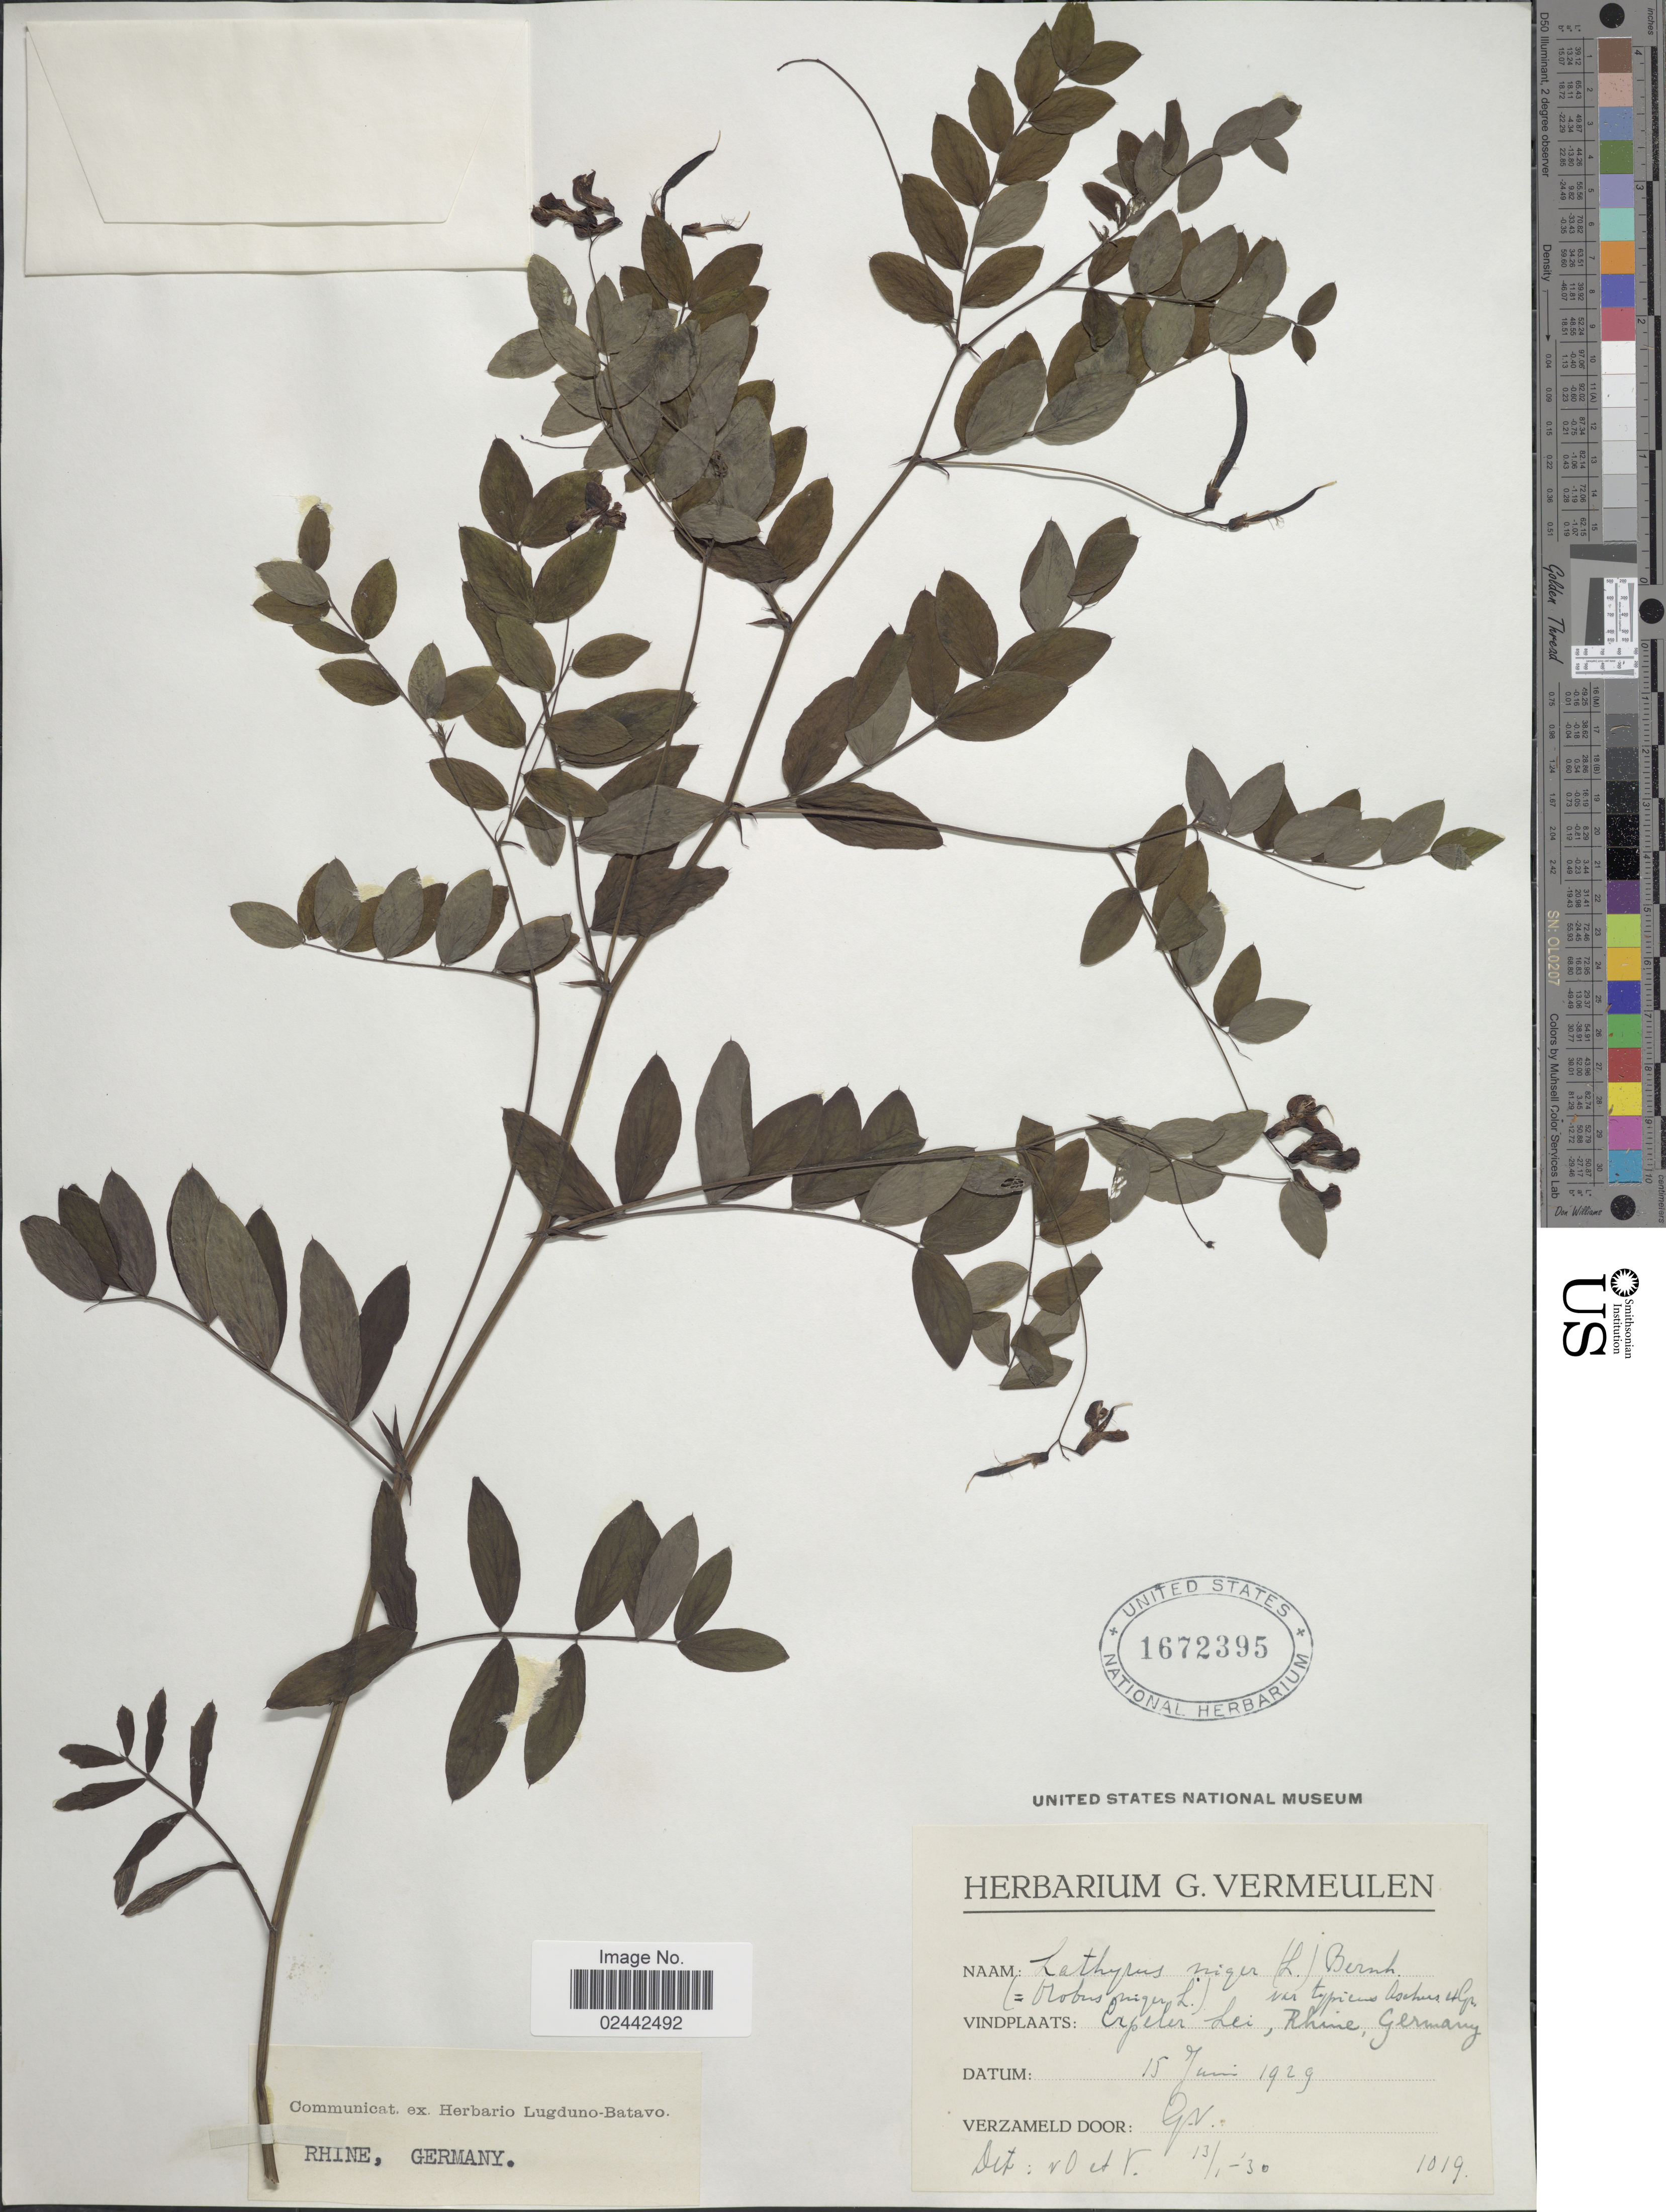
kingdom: Plantae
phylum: Tracheophyta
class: Magnoliopsida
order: Fabales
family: Fabaceae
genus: Lathyrus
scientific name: Lathyrus niger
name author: (L.) Bernh.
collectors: G. Vermeulen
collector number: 1019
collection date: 1929-06-15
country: Germany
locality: Erpeler Lei, Rhine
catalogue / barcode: US 1672395